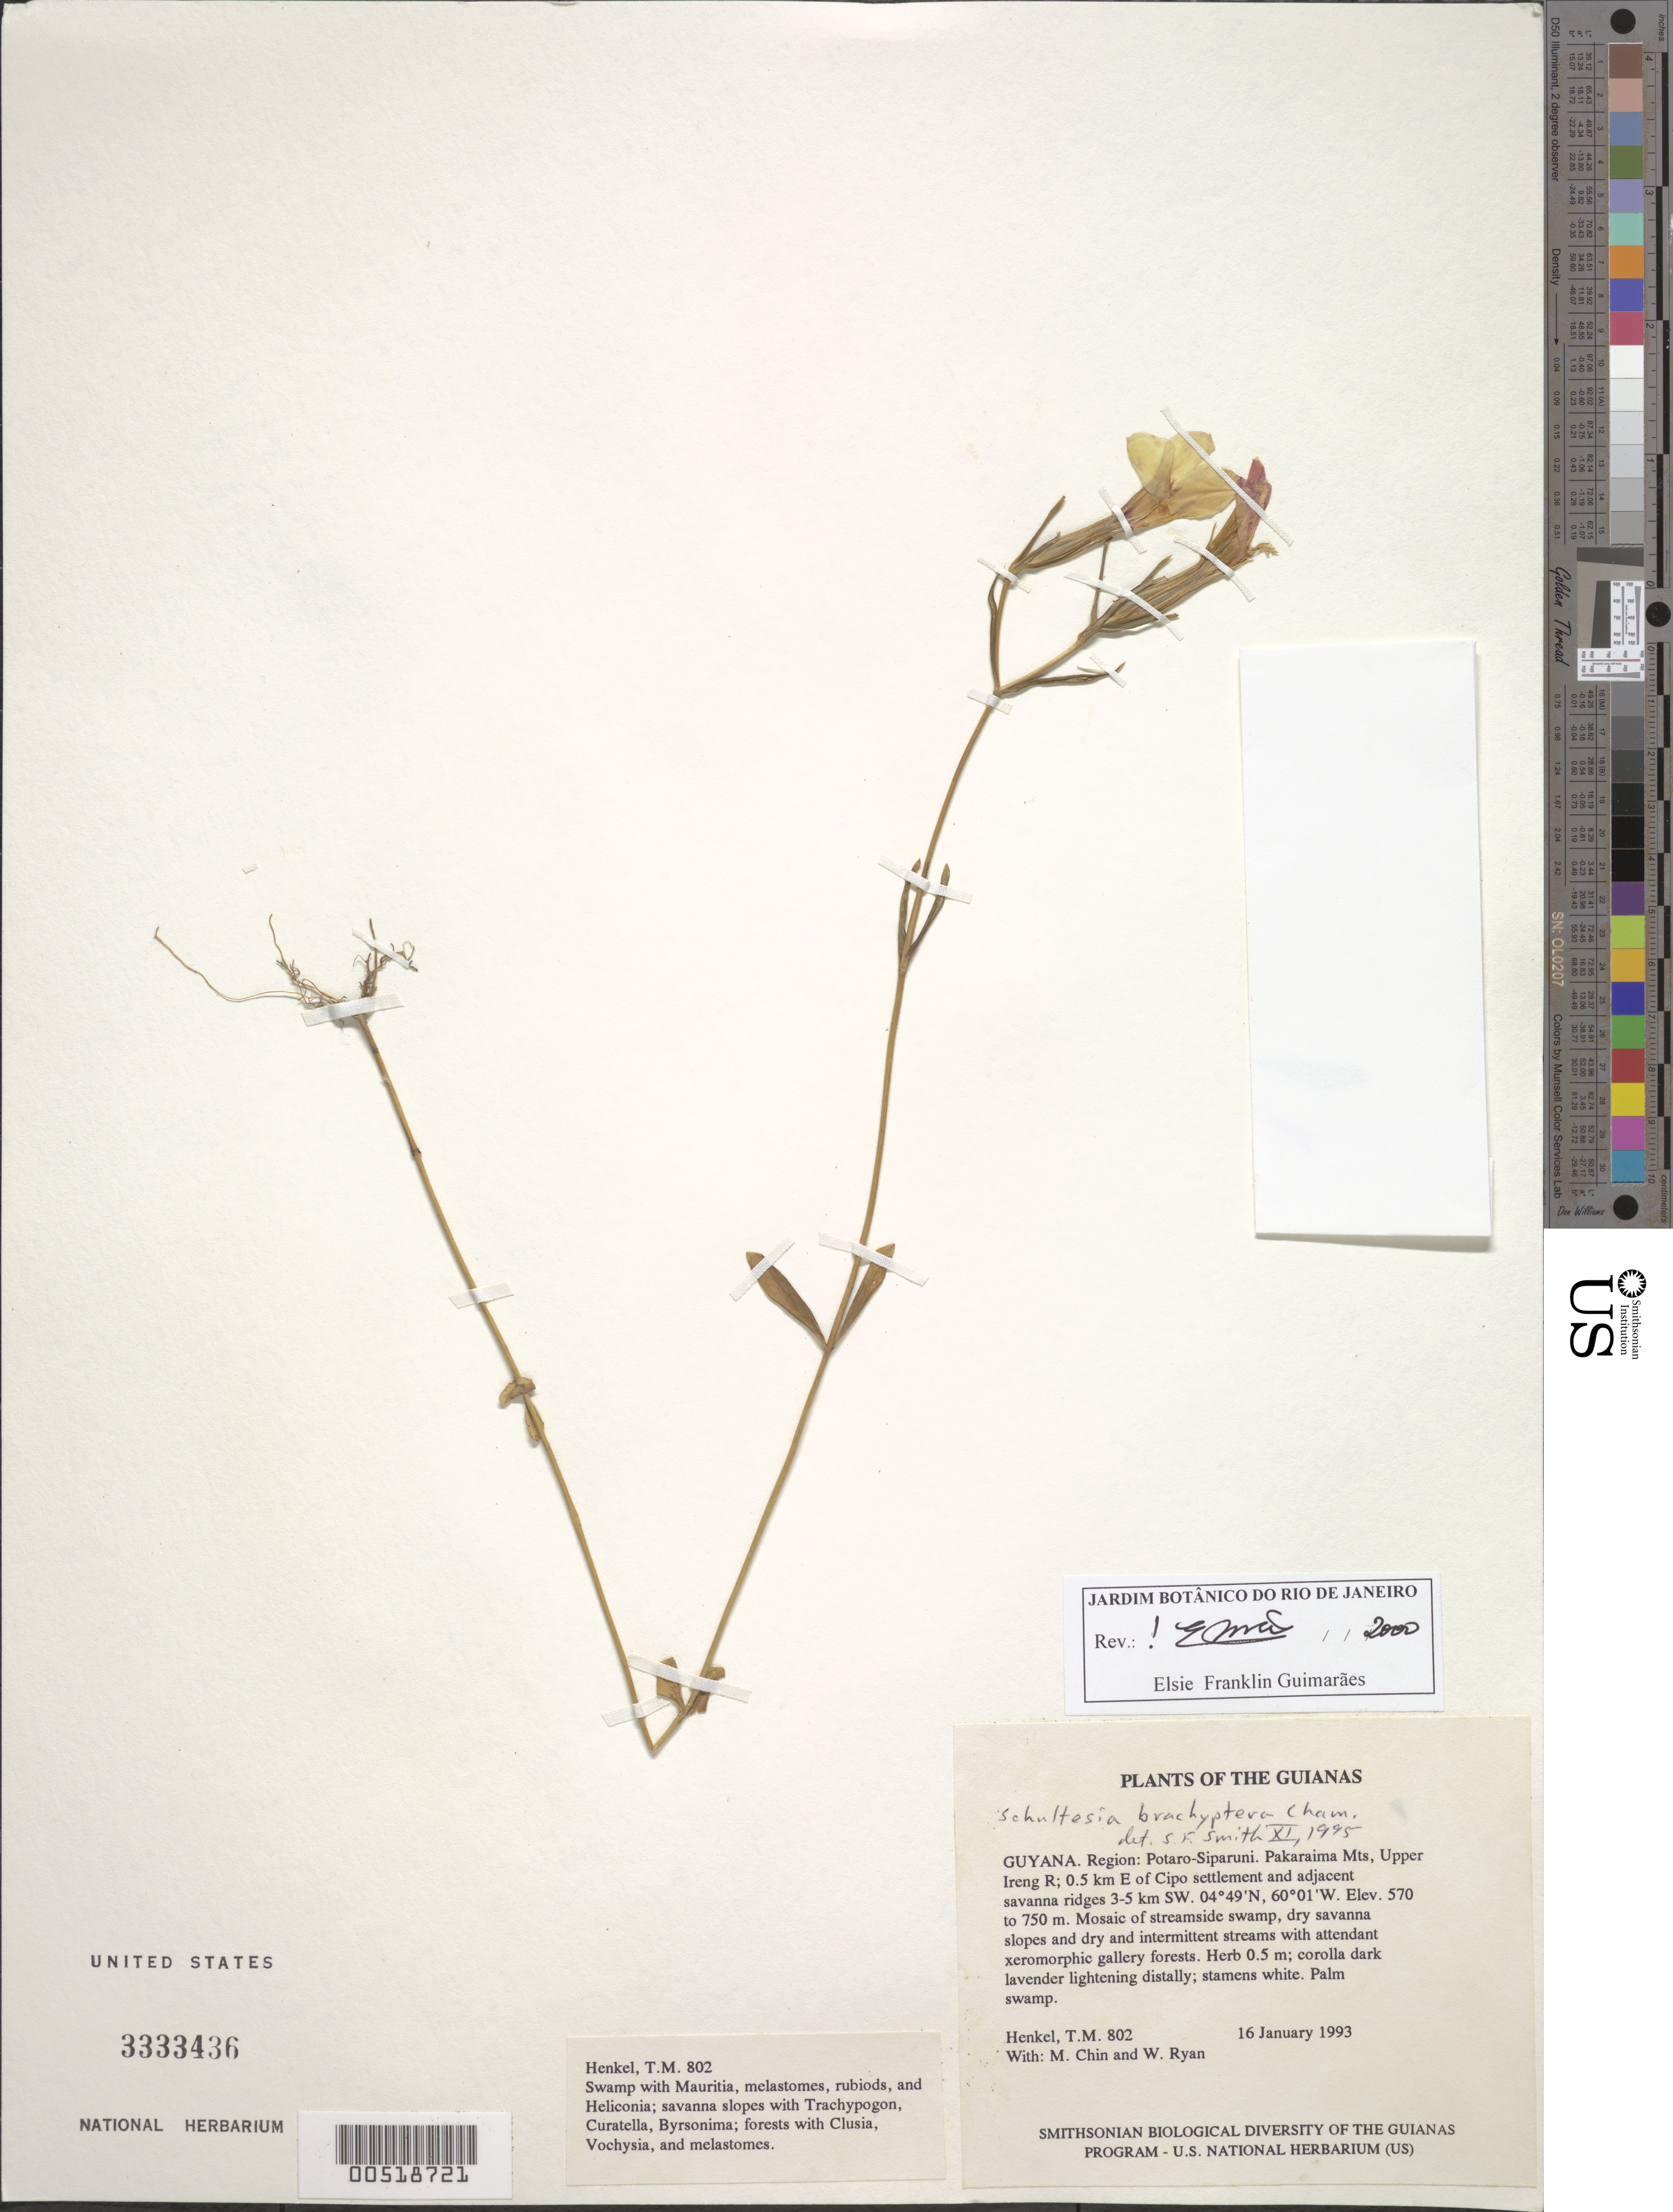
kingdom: Plantae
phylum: Tracheophyta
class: Magnoliopsida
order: Gentianales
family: Gentianaceae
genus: Schultesia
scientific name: Schultesia brachyptera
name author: Cham.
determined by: Smith, Stephen F., (US), NMNH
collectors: T. Henkel, M. Chin & W. Ryan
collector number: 802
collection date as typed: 16 January 1993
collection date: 1993-01-16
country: Guyana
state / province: Potaro-Siparuni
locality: Pakaraima Mts, Upper Ireng R; 0.5 km E of Cipo settlement and adjacent savanna ridges 3-5 km SW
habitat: Mosaic of streamside swamp, dry savanna slopes and dry and intermittent streams with attendant xeromorphic gallery forests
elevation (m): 570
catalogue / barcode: US 3333436